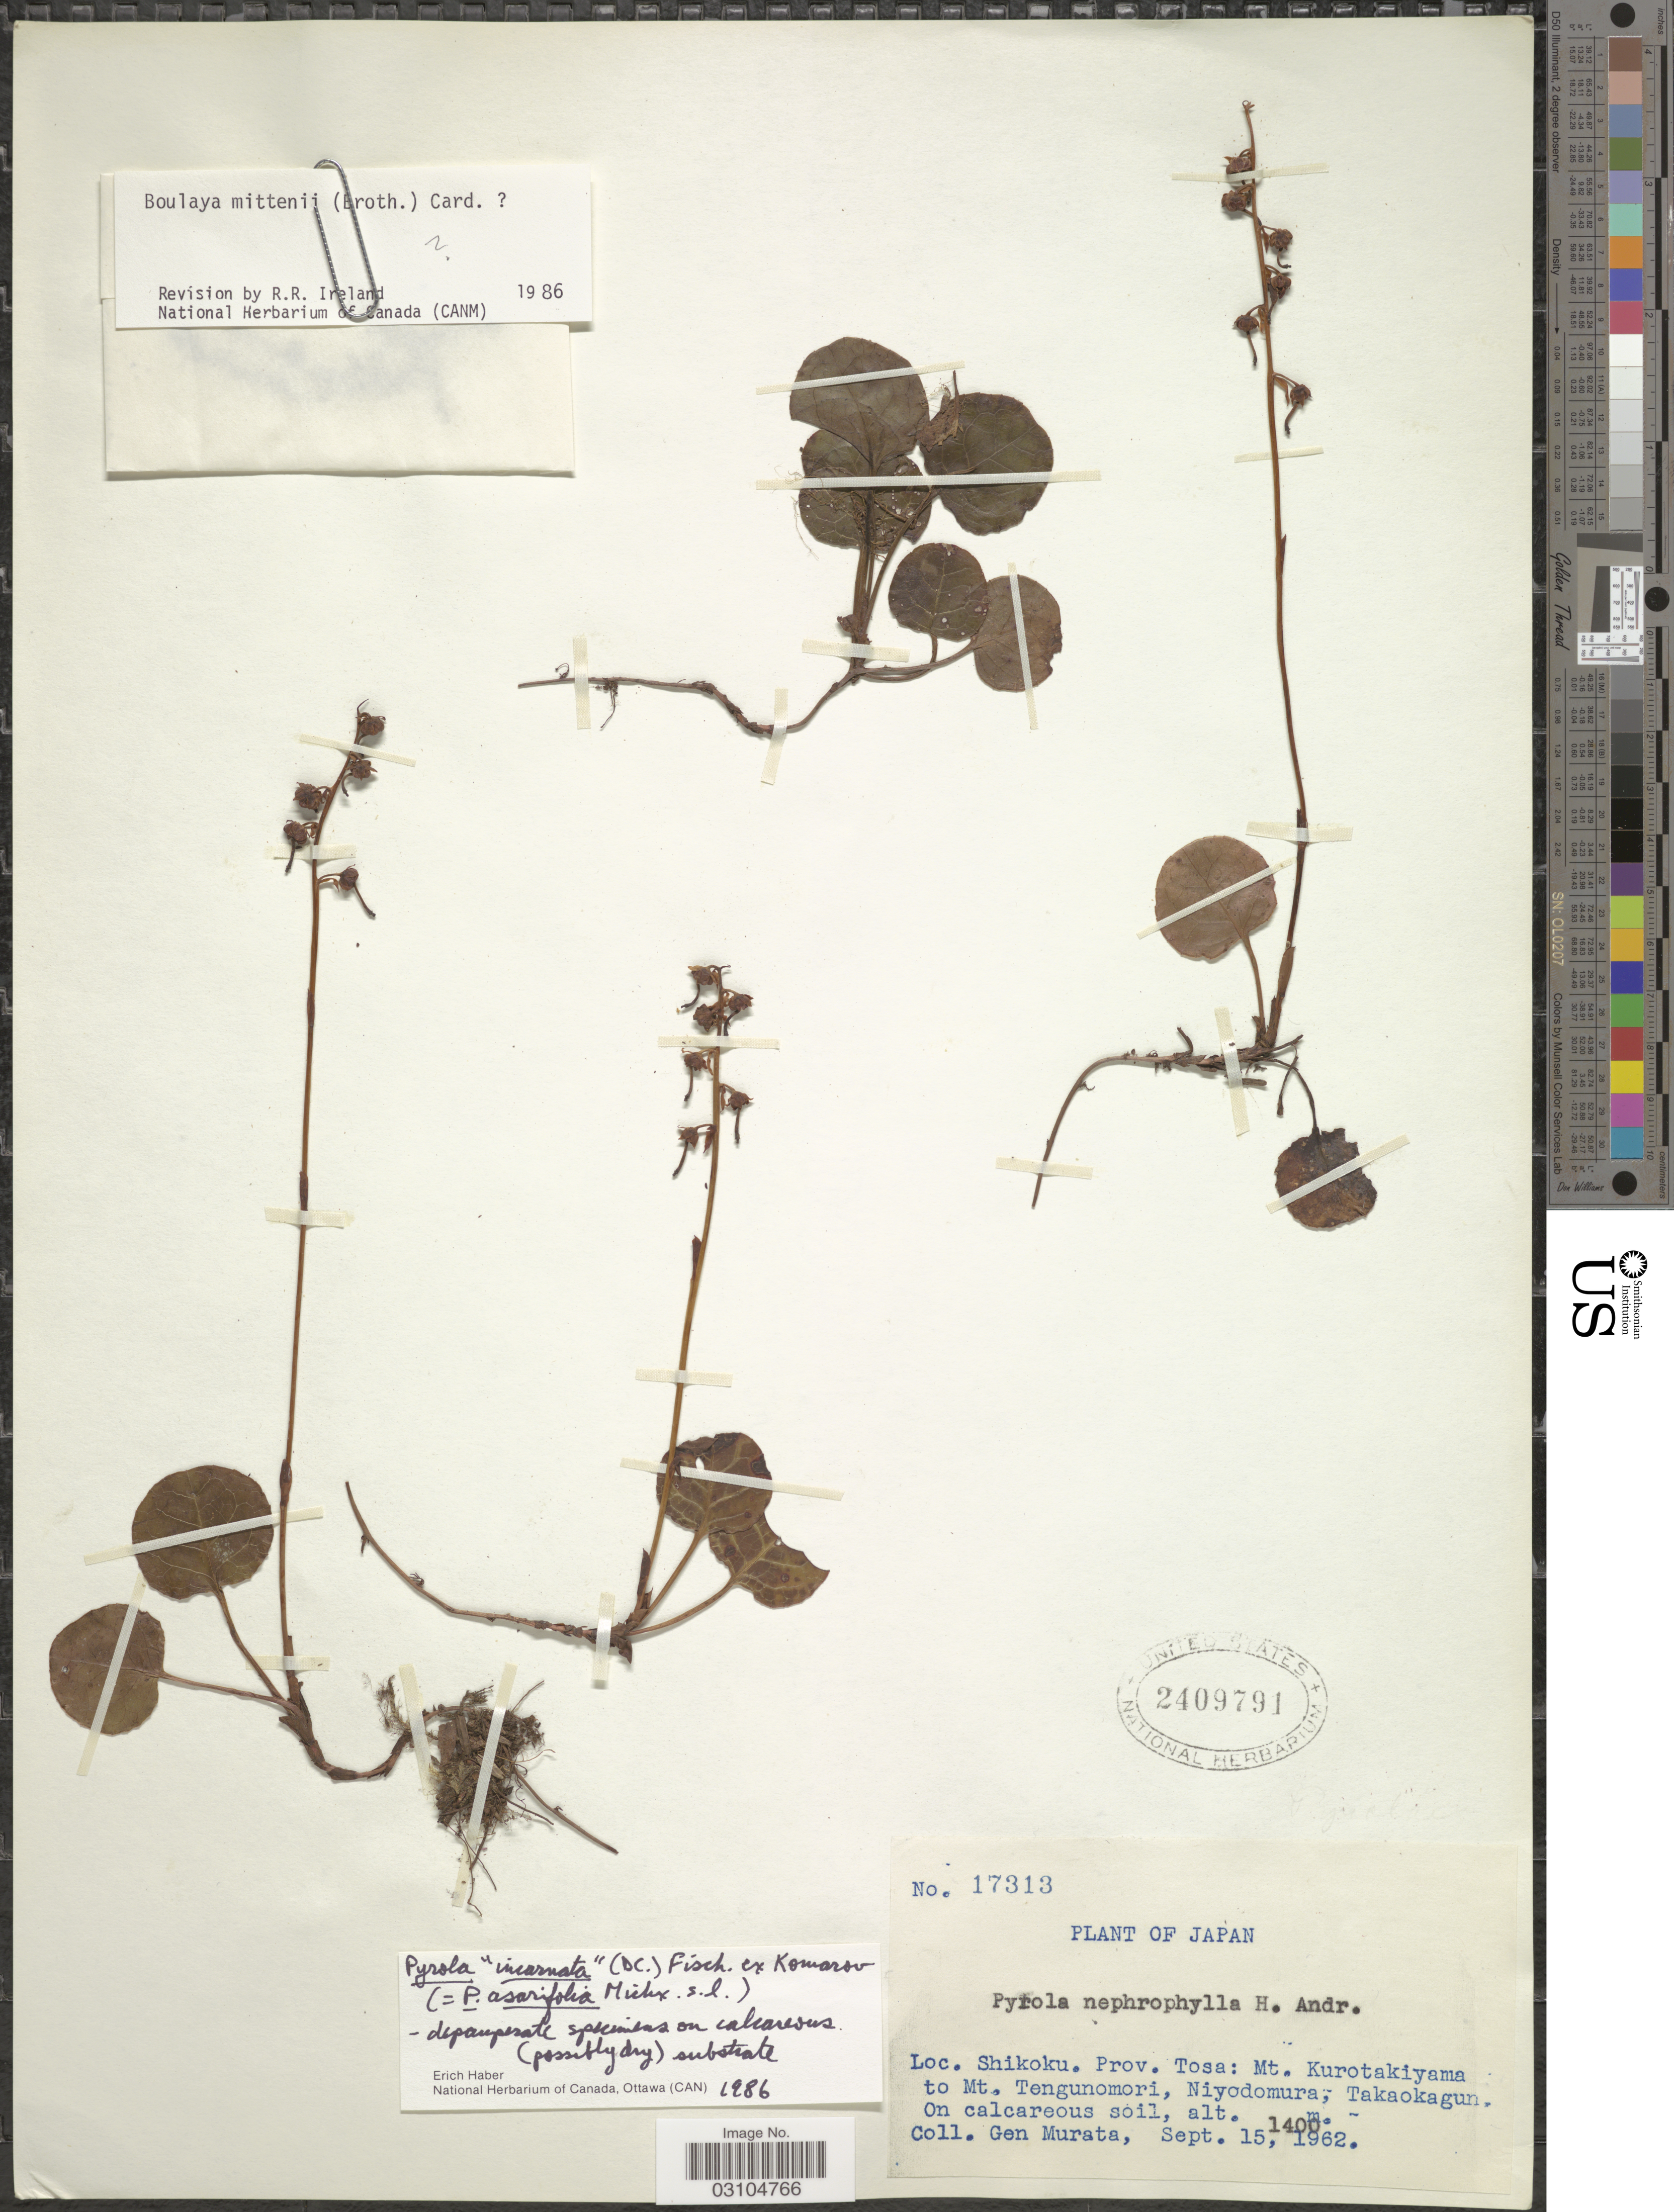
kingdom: Plantae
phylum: Tracheophyta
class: Magnoliopsida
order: Ericales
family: Ericaceae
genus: Pyrola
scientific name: Pyrola incarnata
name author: (DC.) Freyn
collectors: G. Murata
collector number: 17313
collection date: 1962-09-15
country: Japan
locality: Shikoku. Prov. Tosa: Mt. Kurotakiyama to Mt. Tengunomori, Niyodomura, Takaokagun.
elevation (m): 1400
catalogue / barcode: US 2409791